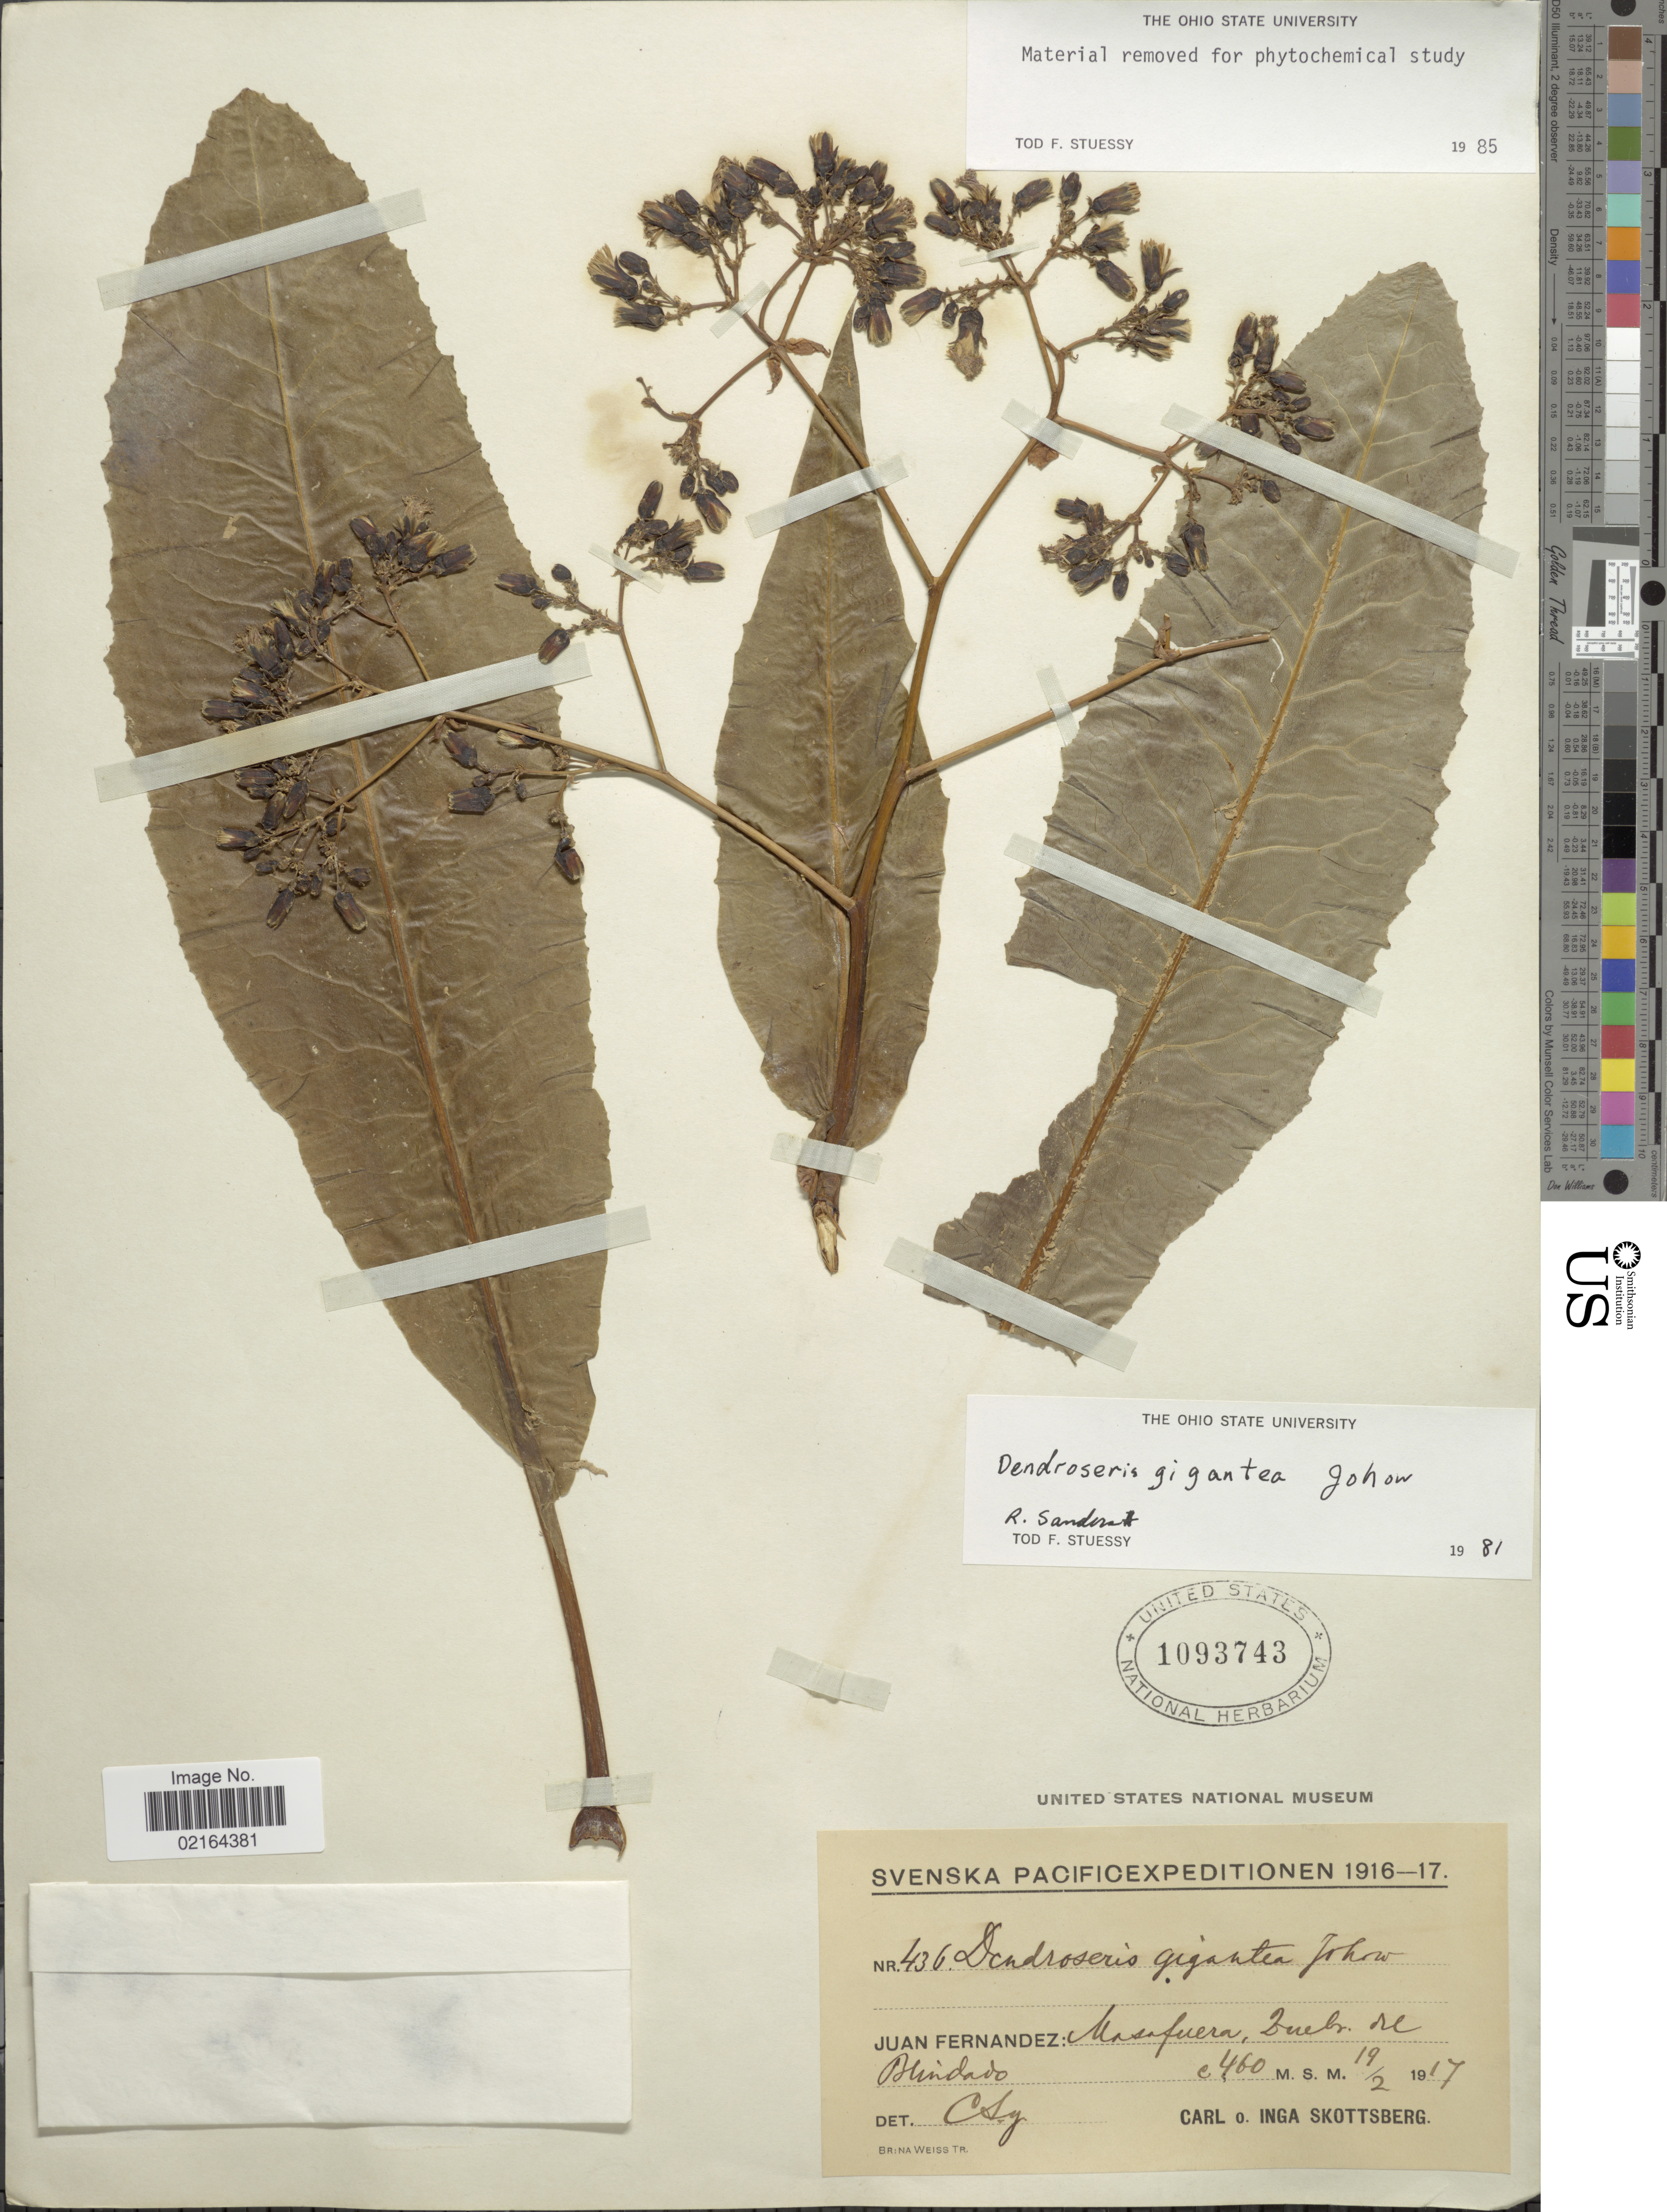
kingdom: Plantae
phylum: Tracheophyta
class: Magnoliopsida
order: Asterales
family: Asteraceae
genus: Sonchus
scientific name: Sonchus giganteus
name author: Shuttlew. ex Rouy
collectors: C. Skottsberg & I. Skottsberg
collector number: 436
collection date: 1917-02-19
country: Chile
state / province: Valparaíso (V)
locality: Juan Fernandez: Masafuera, Quebr. de Blindado.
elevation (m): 460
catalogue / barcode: US 1093743